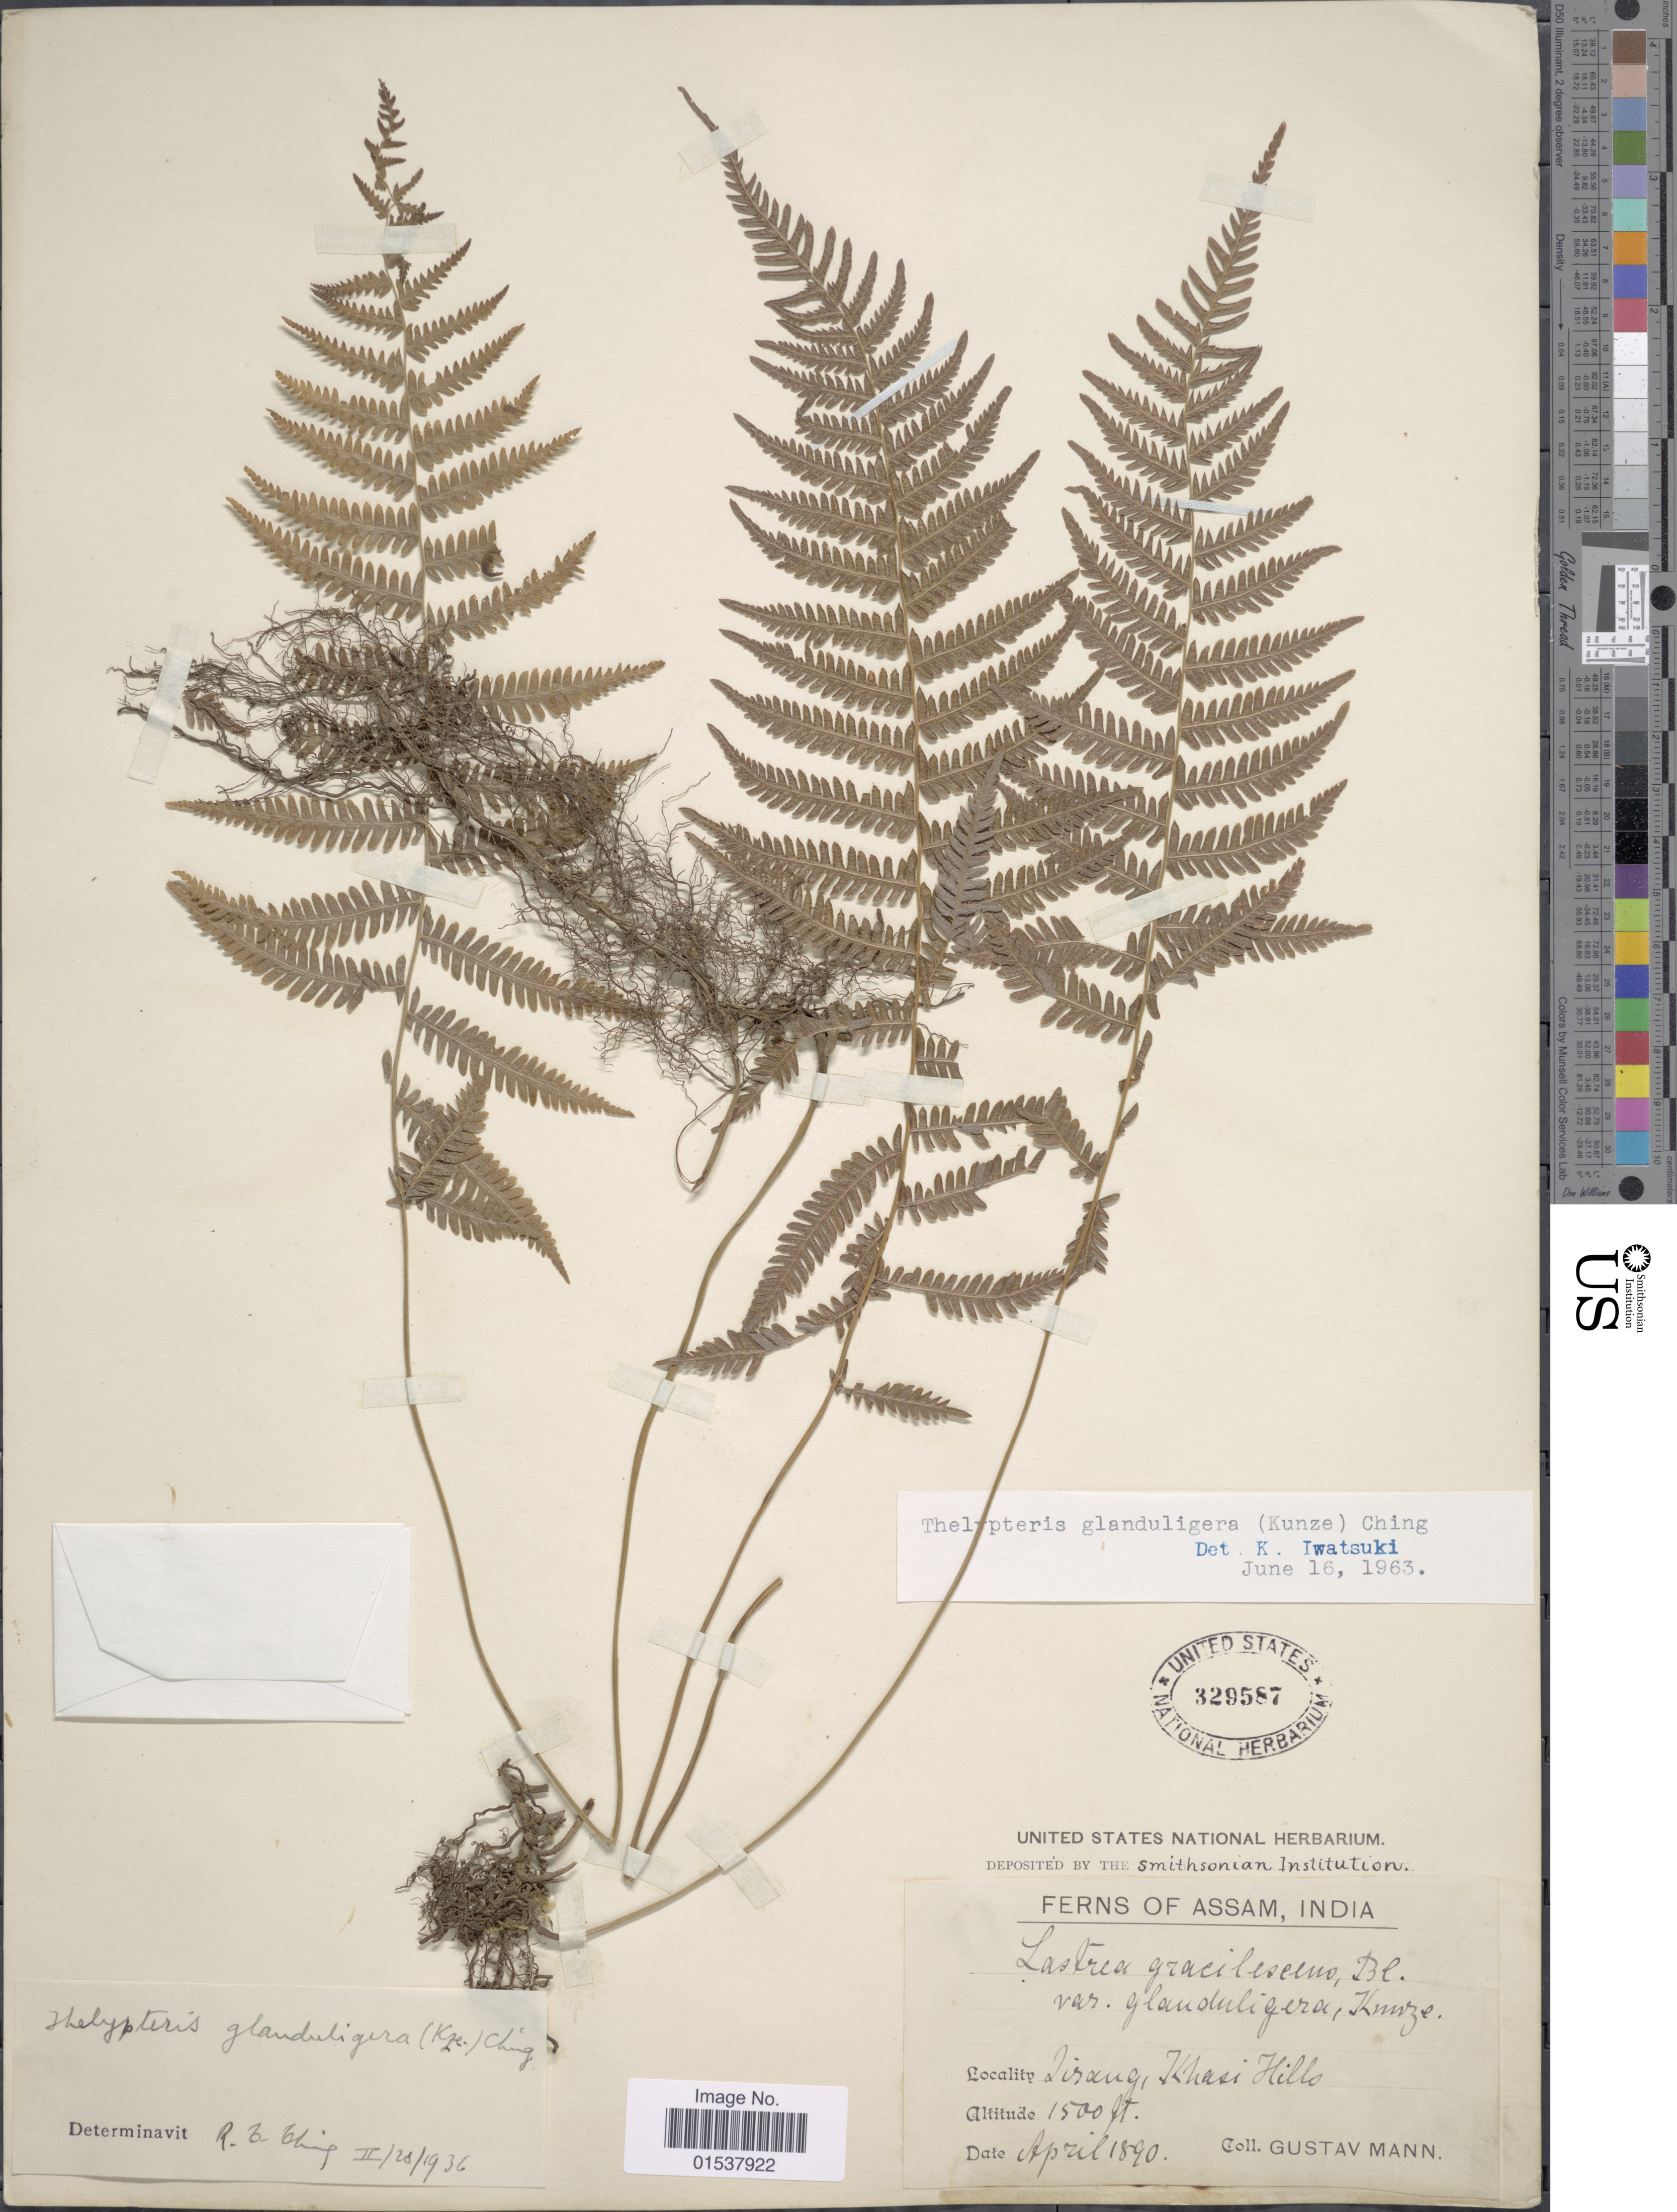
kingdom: Plantae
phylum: Tracheophyta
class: Polypodiopsida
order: Polypodiales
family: Thelypteridaceae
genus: Parathelypteris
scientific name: Parathelypteris glanduligera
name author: (Kunze) Ching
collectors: G. Mann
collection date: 1890-04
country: India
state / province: Meghalaya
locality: Jirang, Khasi Hills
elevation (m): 457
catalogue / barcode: US 329587